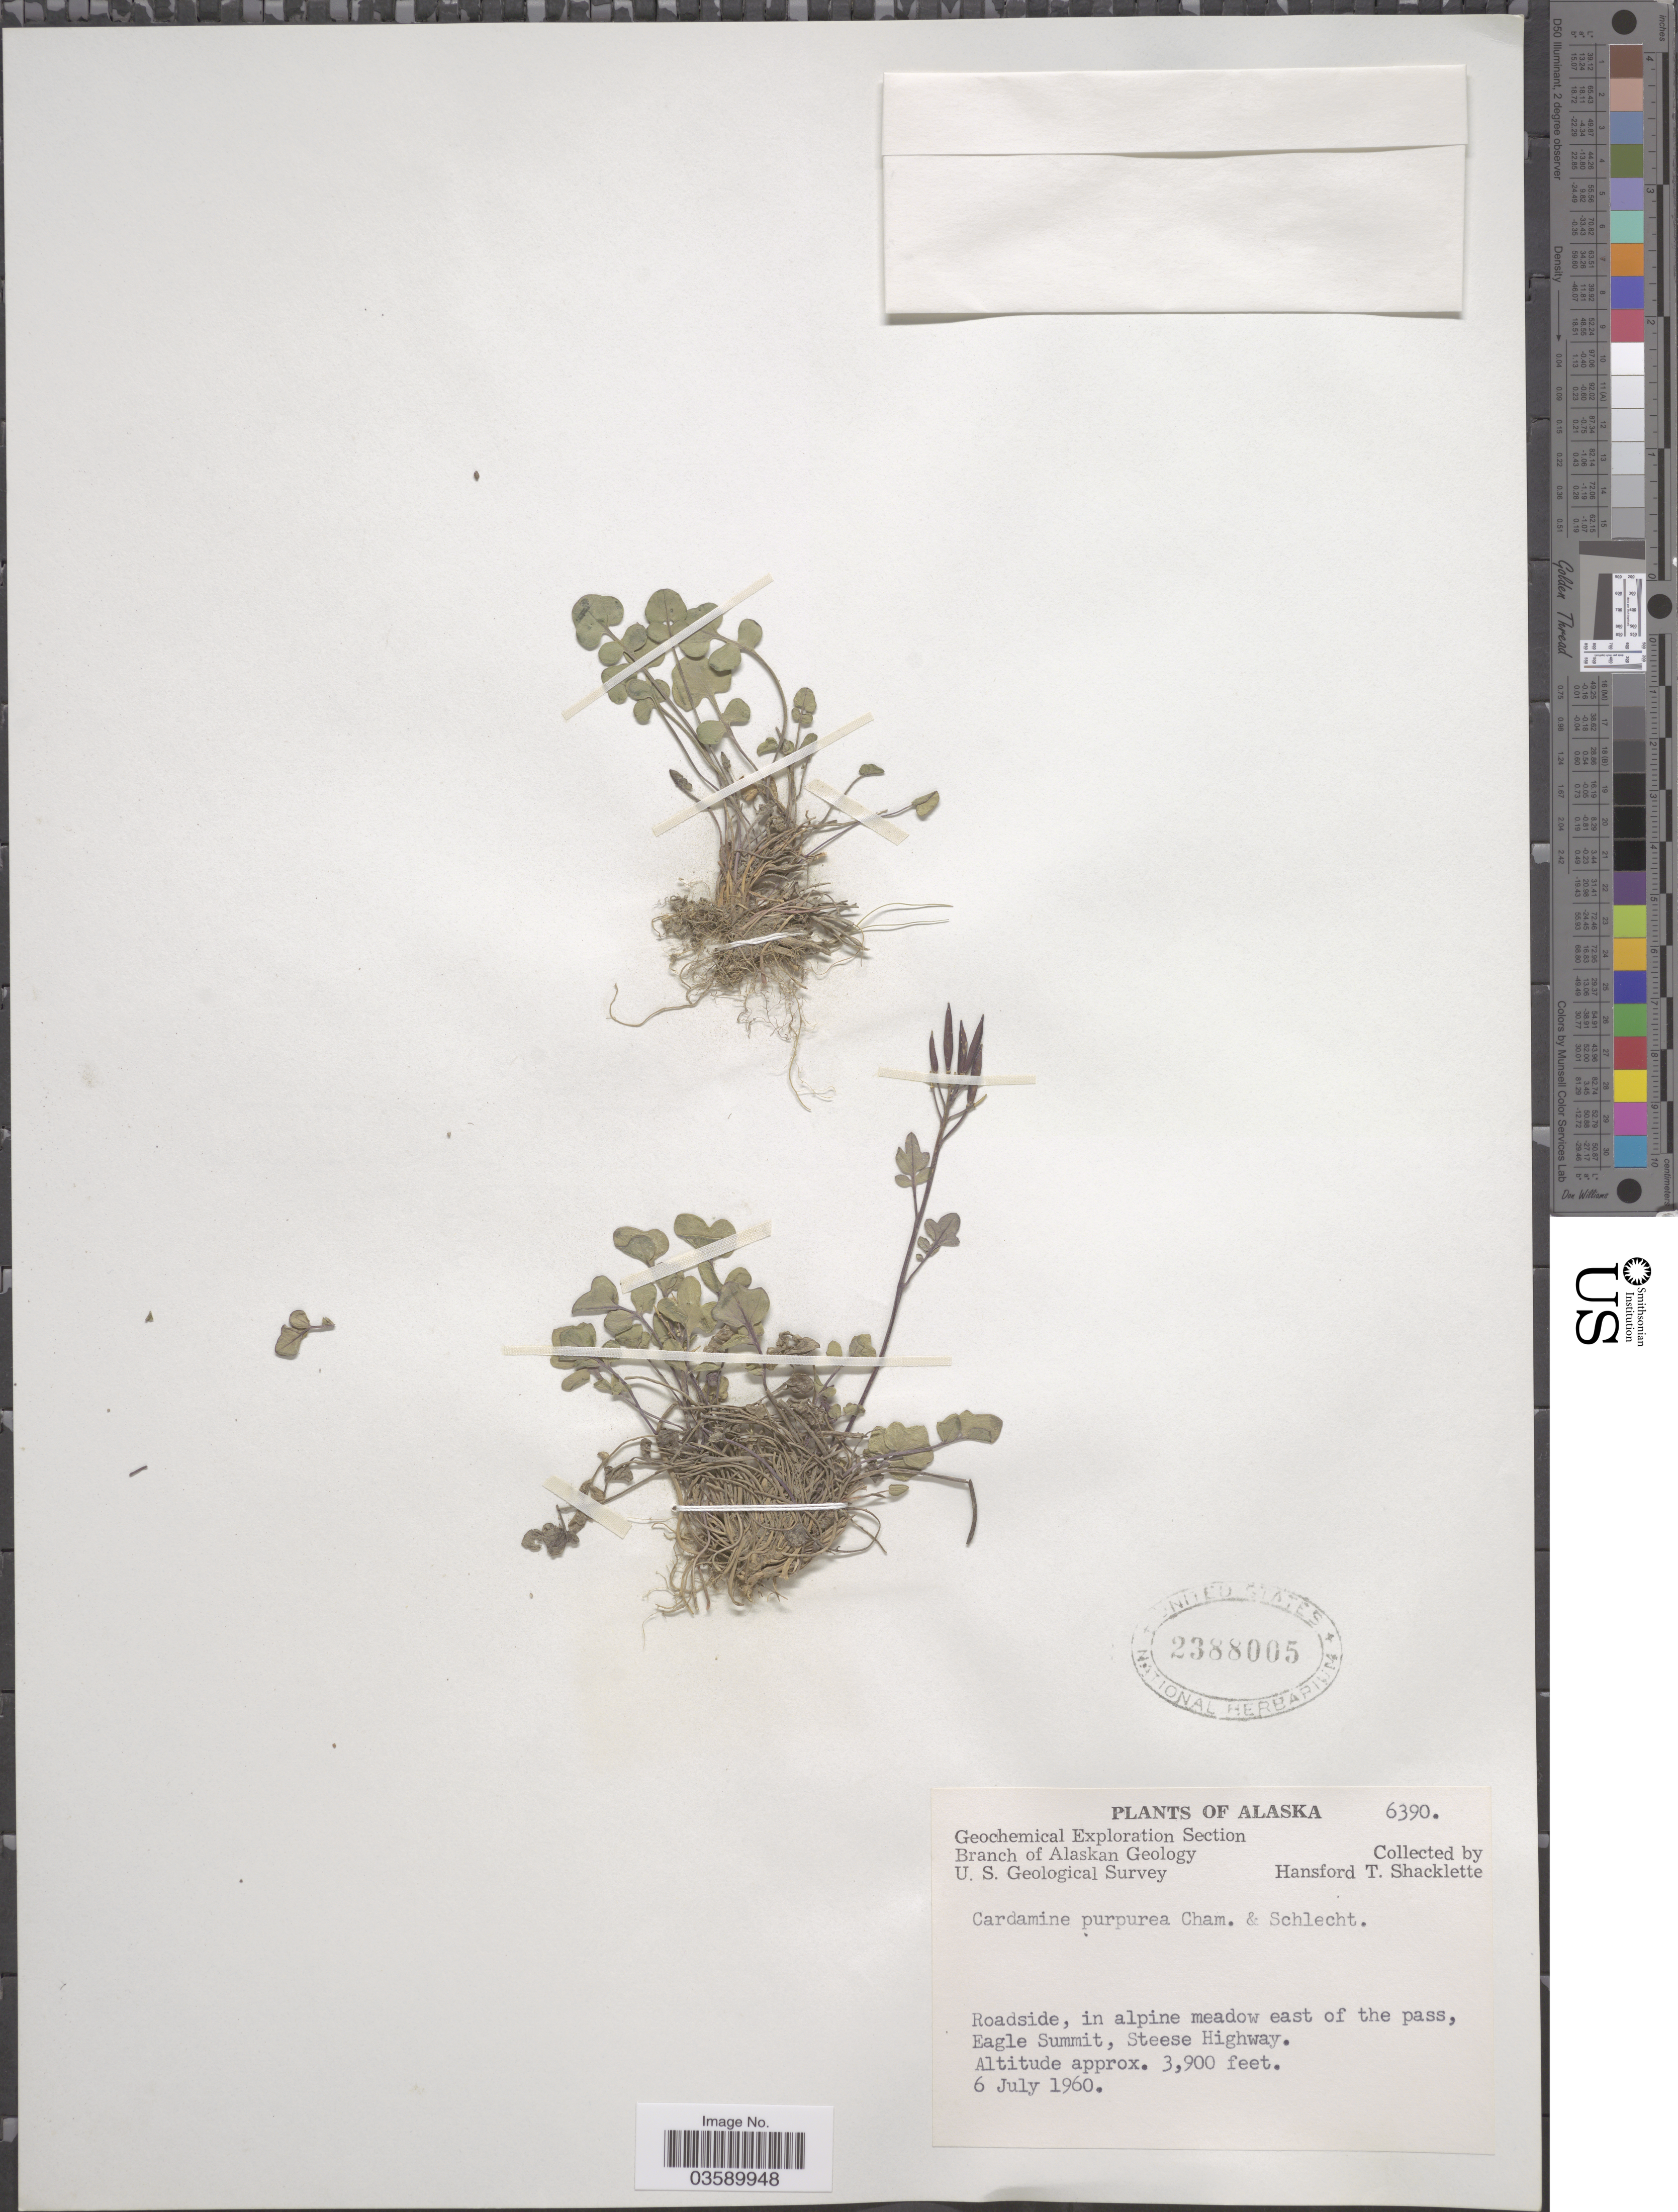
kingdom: Plantae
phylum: Tracheophyta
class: Magnoliopsida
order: Brassicales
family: Brassicaceae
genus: Cardamine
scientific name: Cardamine purpurea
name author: Cham. & Schltdl.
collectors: H. Shacklette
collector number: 6390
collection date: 1960-07-06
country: United States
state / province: Alaska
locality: Roadside, in alpine meadow east of the pass Eagle Summit, Steese Highway.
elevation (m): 1189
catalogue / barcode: US 2388005